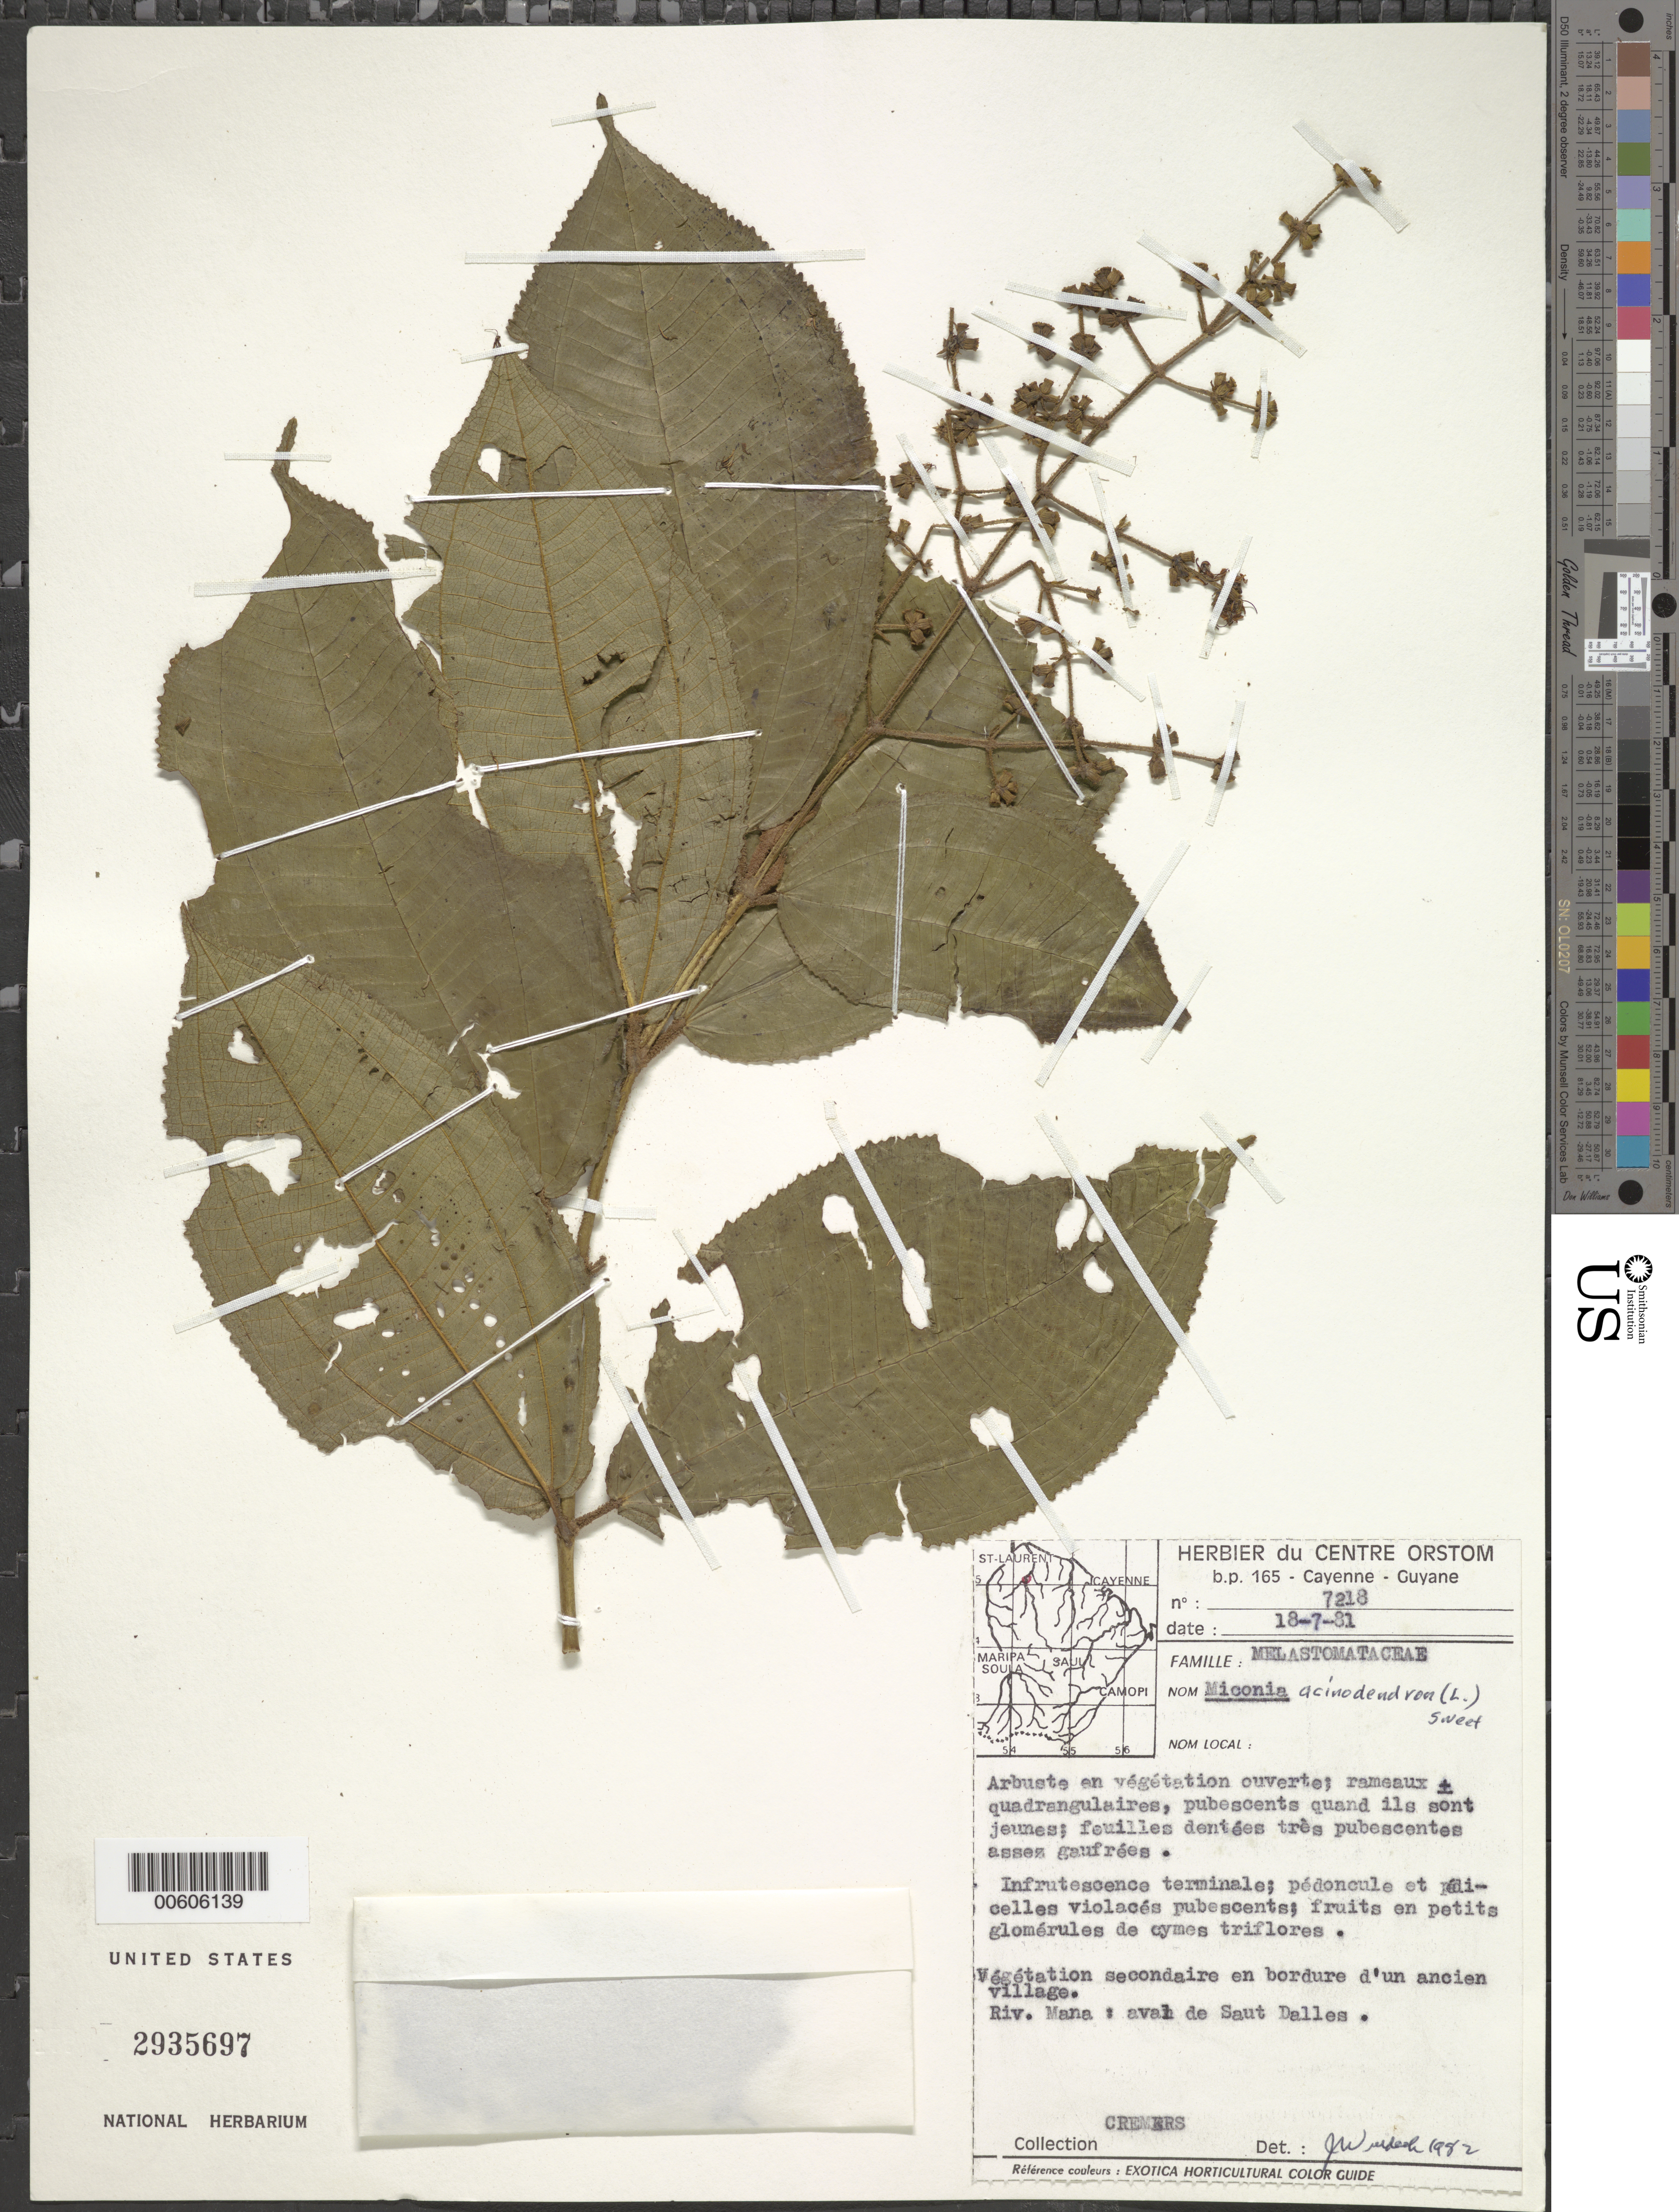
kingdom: Plantae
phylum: Tracheophyta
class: Magnoliopsida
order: Myrtales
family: Melastomataceae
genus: Miconia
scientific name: Miconia acinodendron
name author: (L.) Sweet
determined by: Wurdack, John J., (US), US (UNITED STATES)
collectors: G. Cremers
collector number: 7218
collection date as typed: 18-Jul-81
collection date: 1981-07-18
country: French Guiana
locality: Rivière Mana, Saut Dalles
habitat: Vegetation secondaire en bordure d'un ancien village; en vegetation ouverte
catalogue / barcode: US 2935697